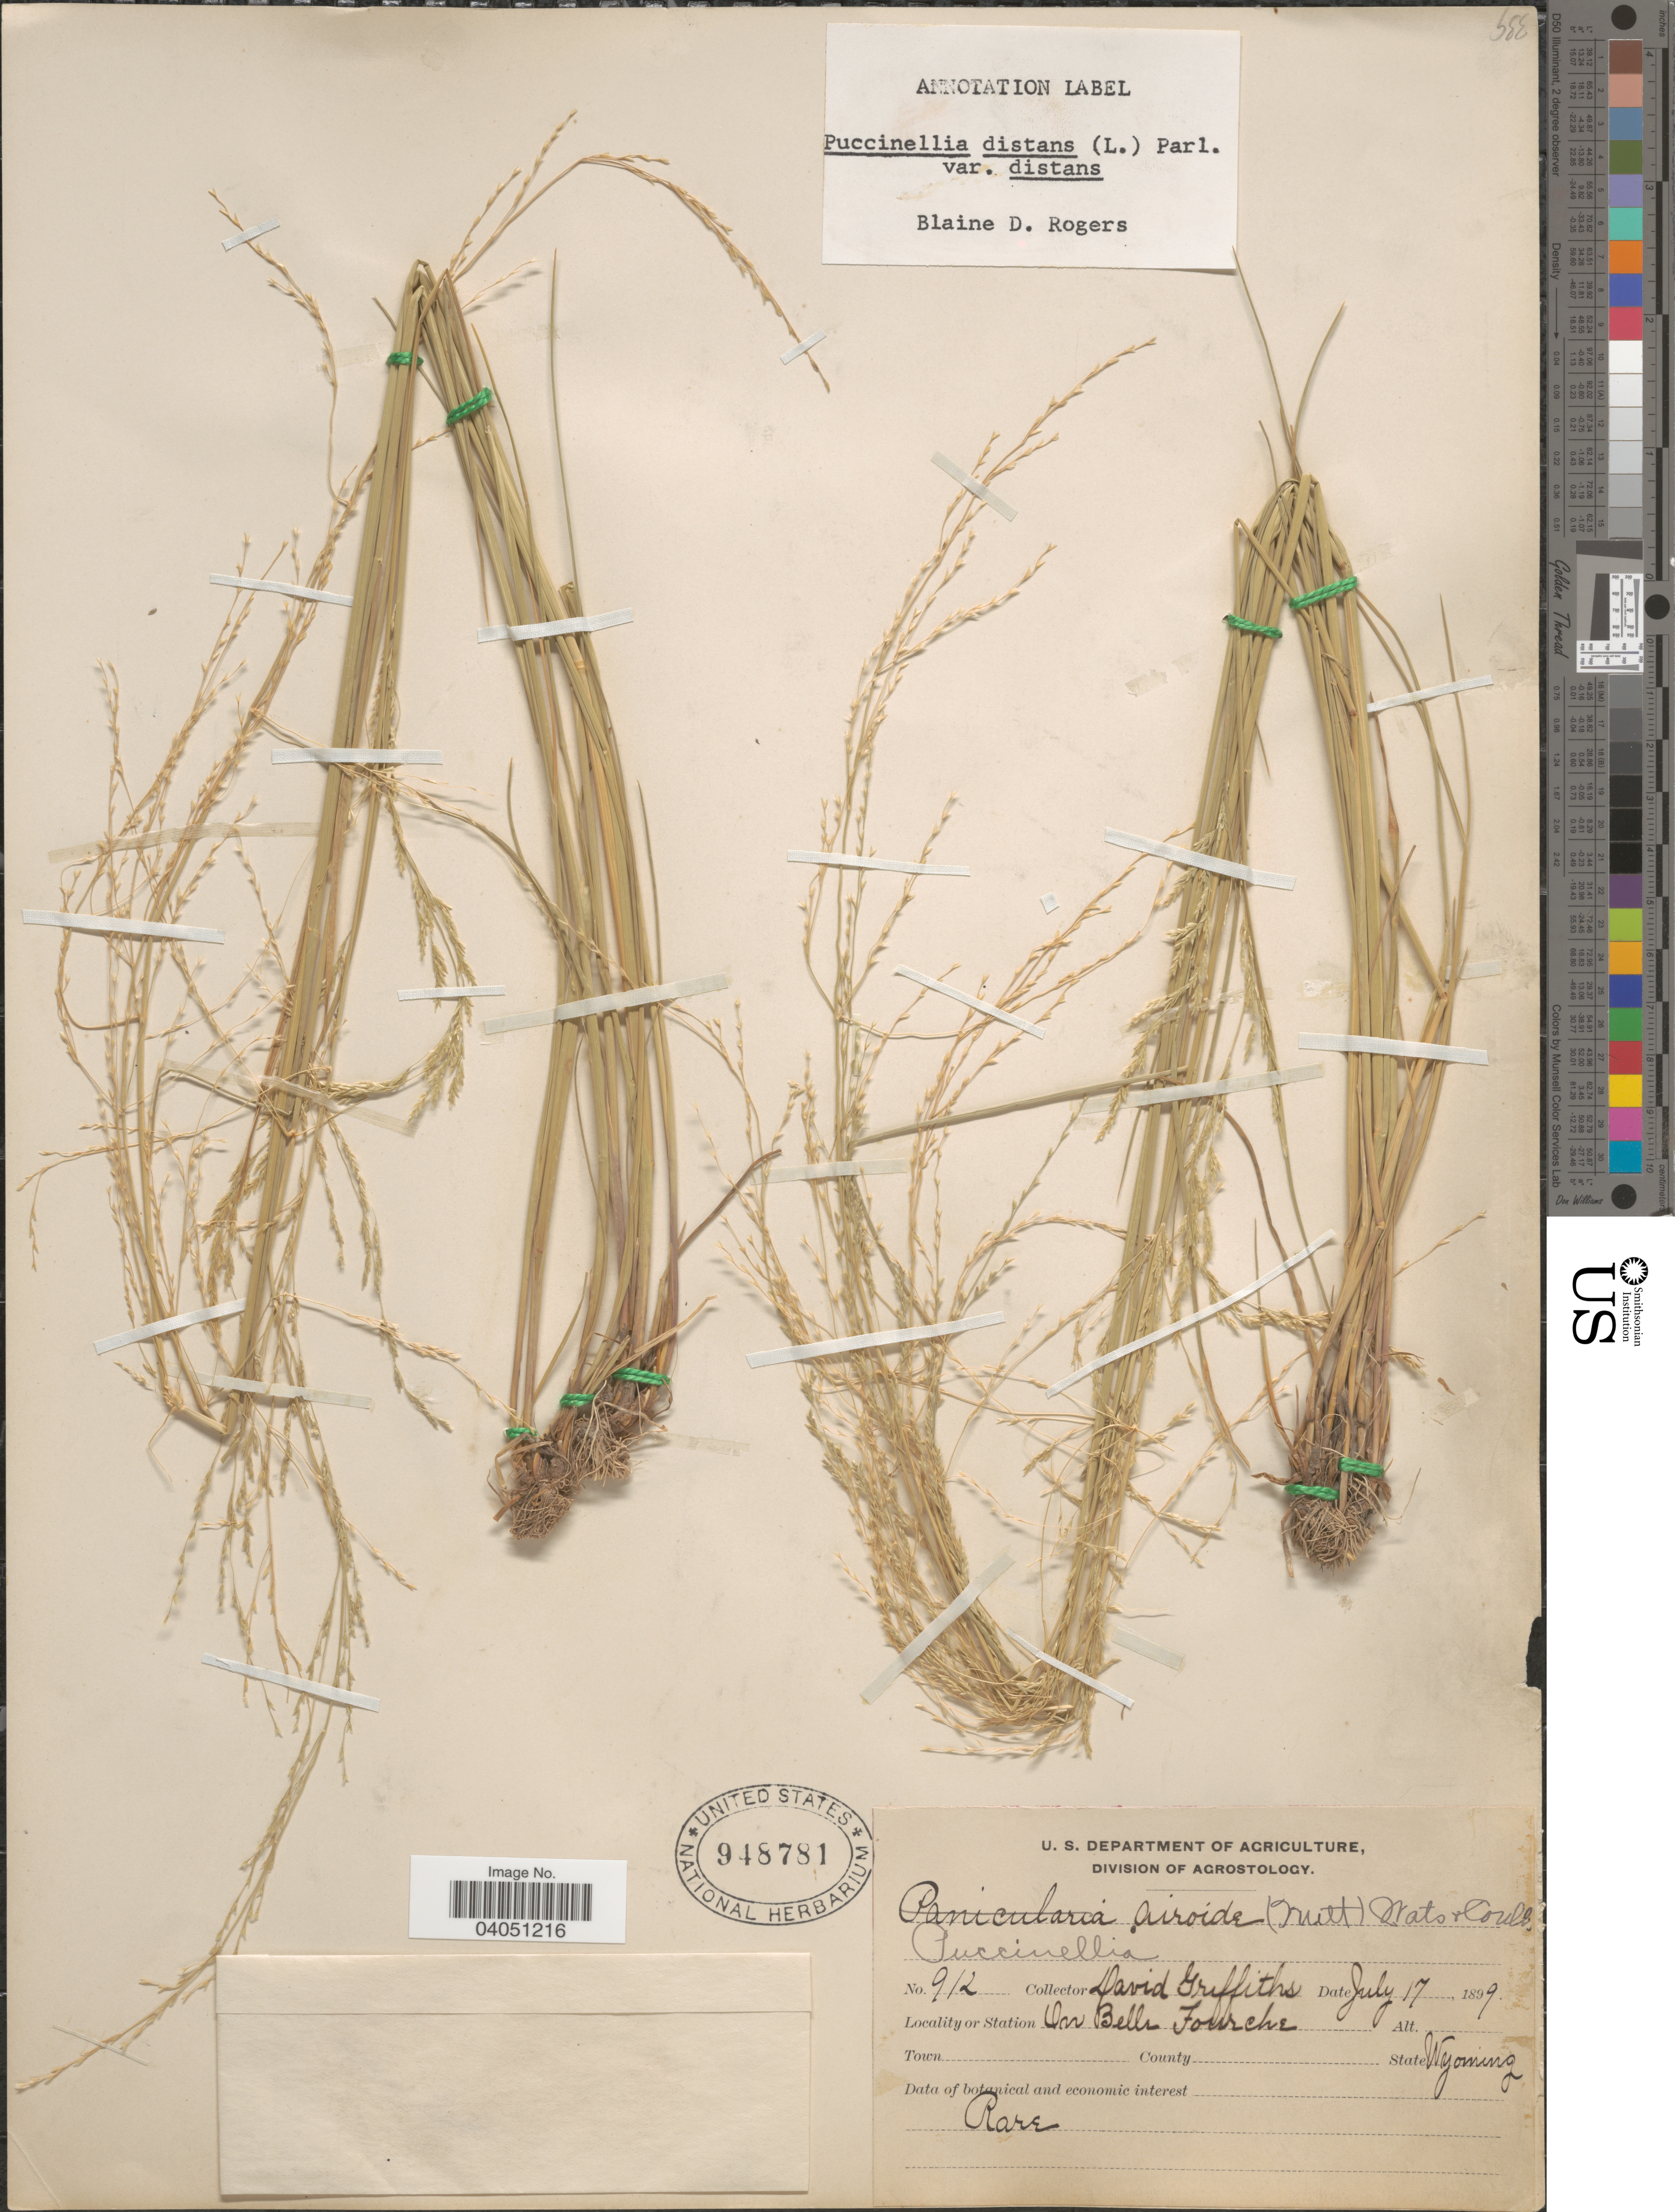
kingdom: Plantae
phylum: Tracheophyta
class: Liliopsida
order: Poales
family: Poaceae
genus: Puccinellia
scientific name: Puccinellia distans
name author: (Jacq.) Parl.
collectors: D. Griffiths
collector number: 912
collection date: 1899-07-17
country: United States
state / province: Wyoming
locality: On Belle Fourche.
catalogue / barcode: US 948781